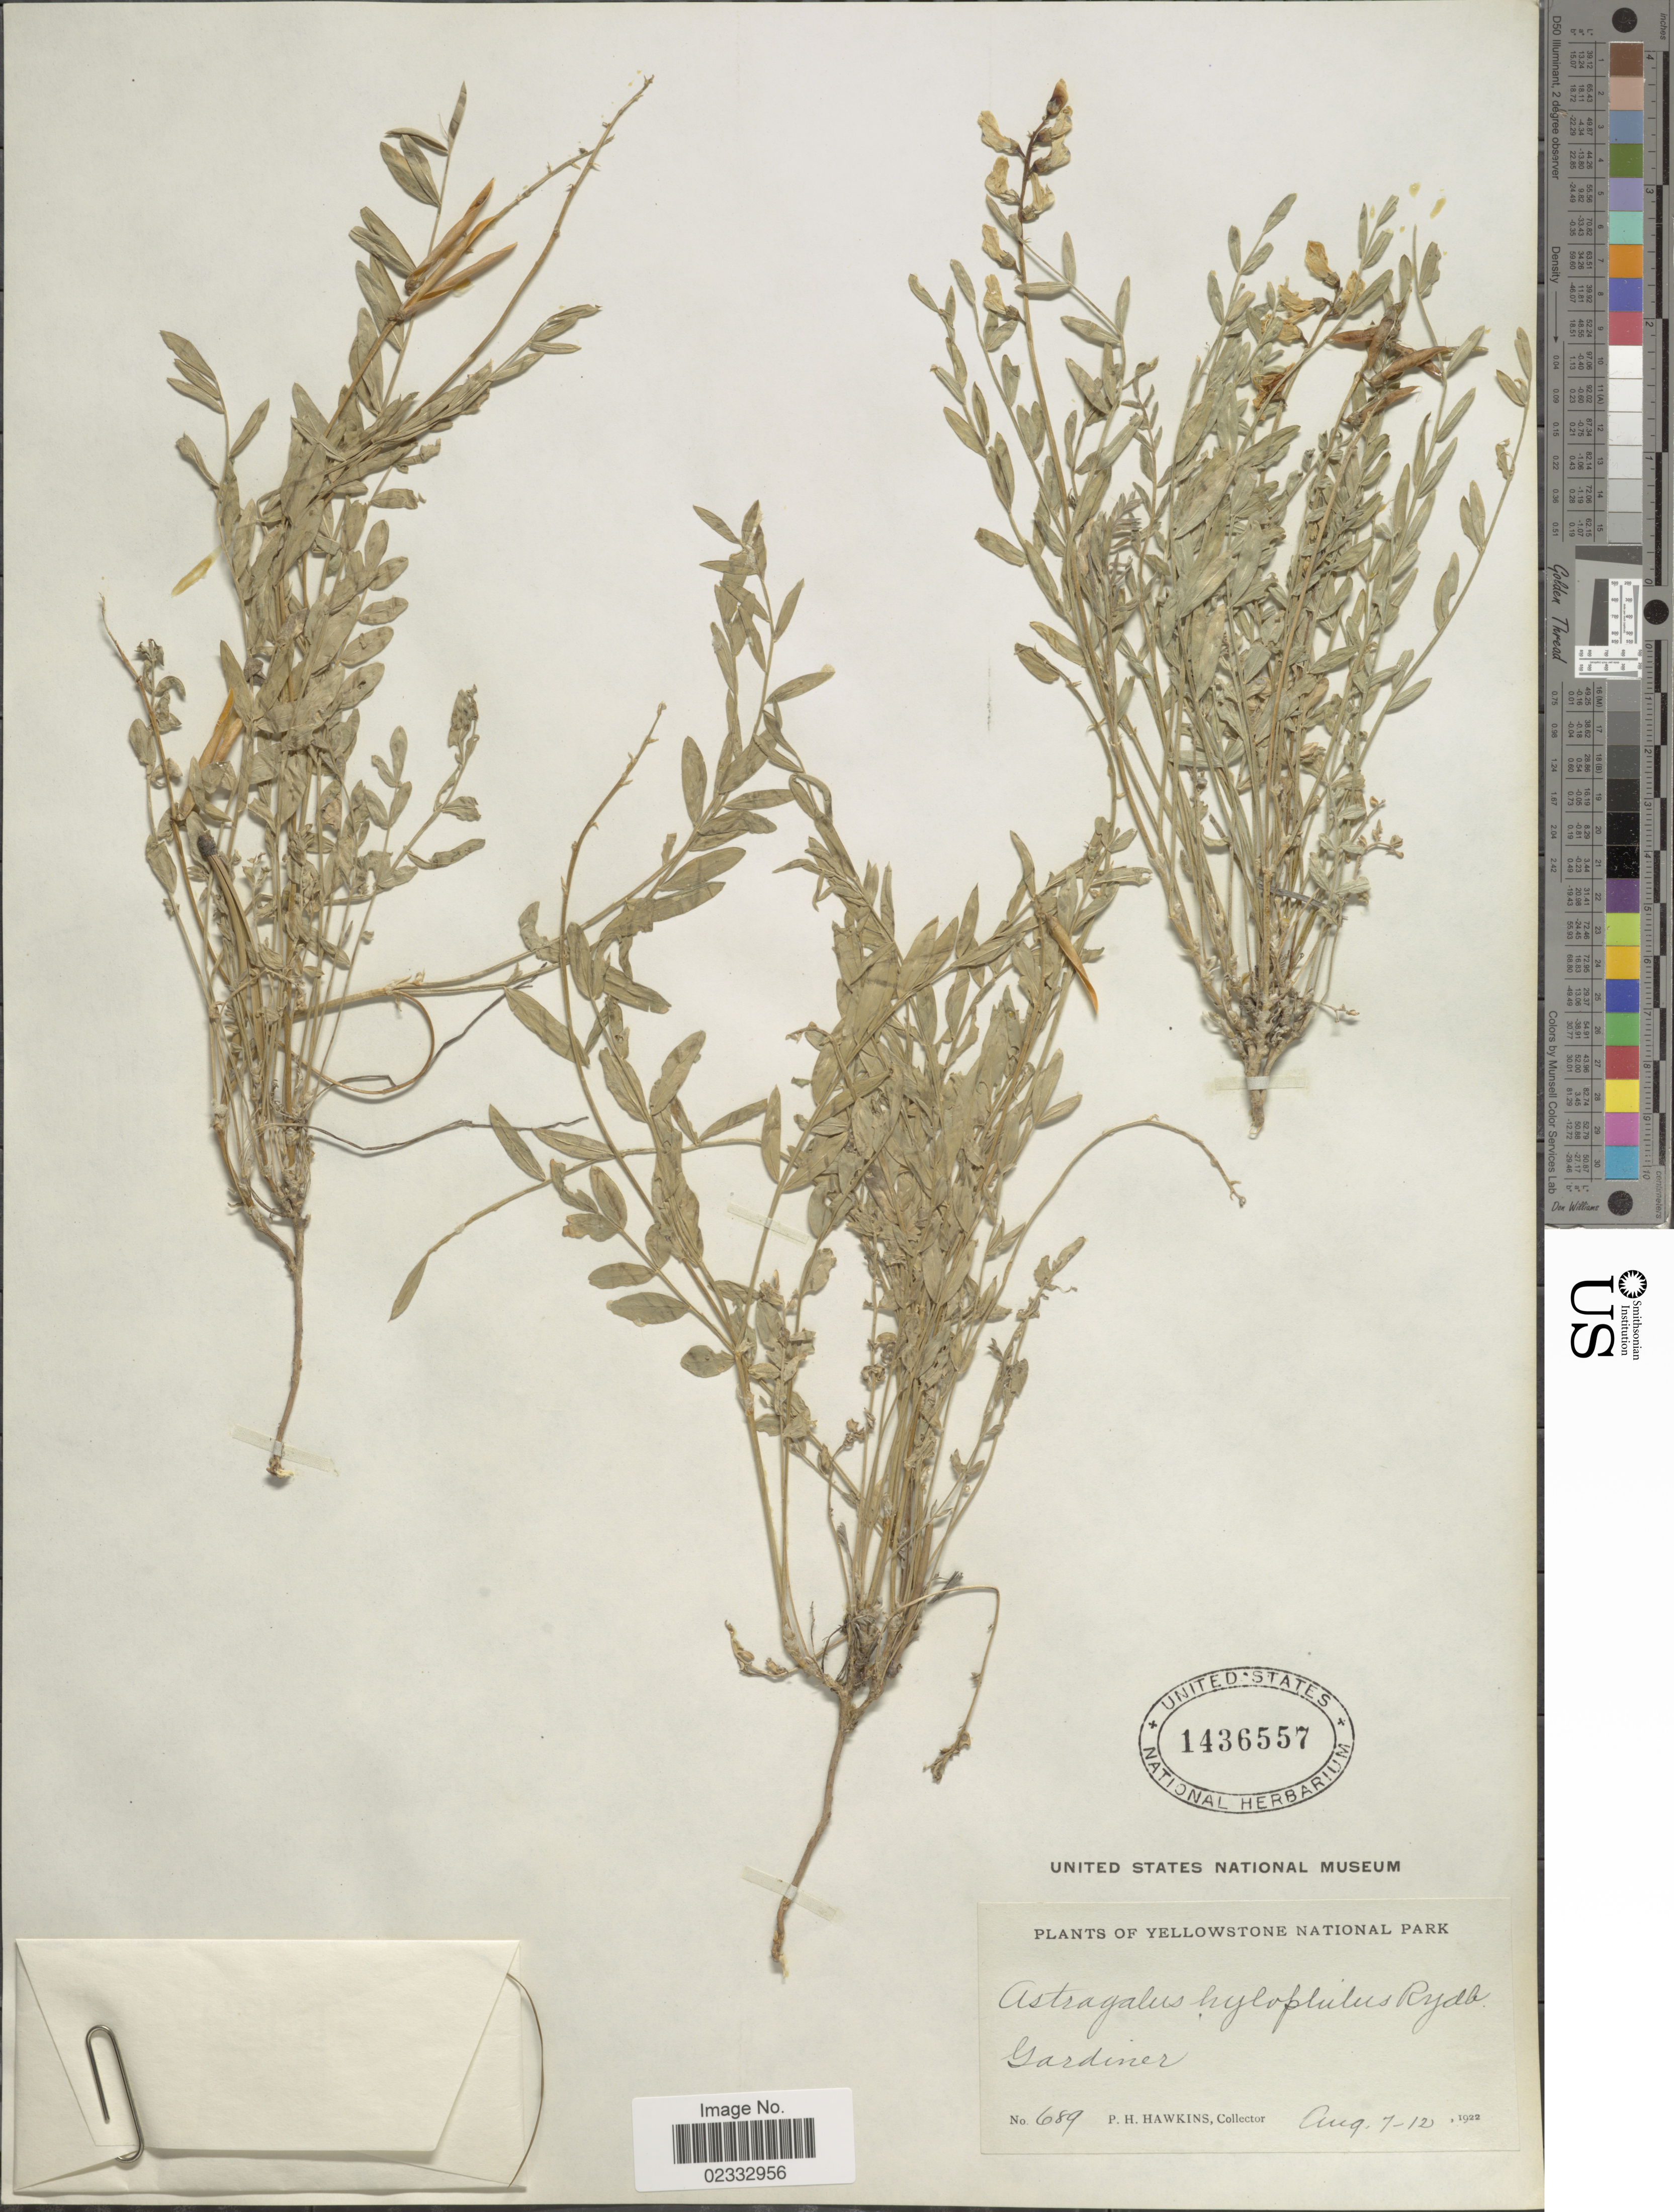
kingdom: Plantae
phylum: Tracheophyta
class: Magnoliopsida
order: Fabales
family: Fabaceae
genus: Astragalus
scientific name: Astragalus miser var. hylophilus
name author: (Rydb.) Barneby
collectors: P. Hawkins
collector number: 689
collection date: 1922-08-07/1922-08-12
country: United States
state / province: Montana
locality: Yellowstone National Park, Gardiner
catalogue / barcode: US 1436557